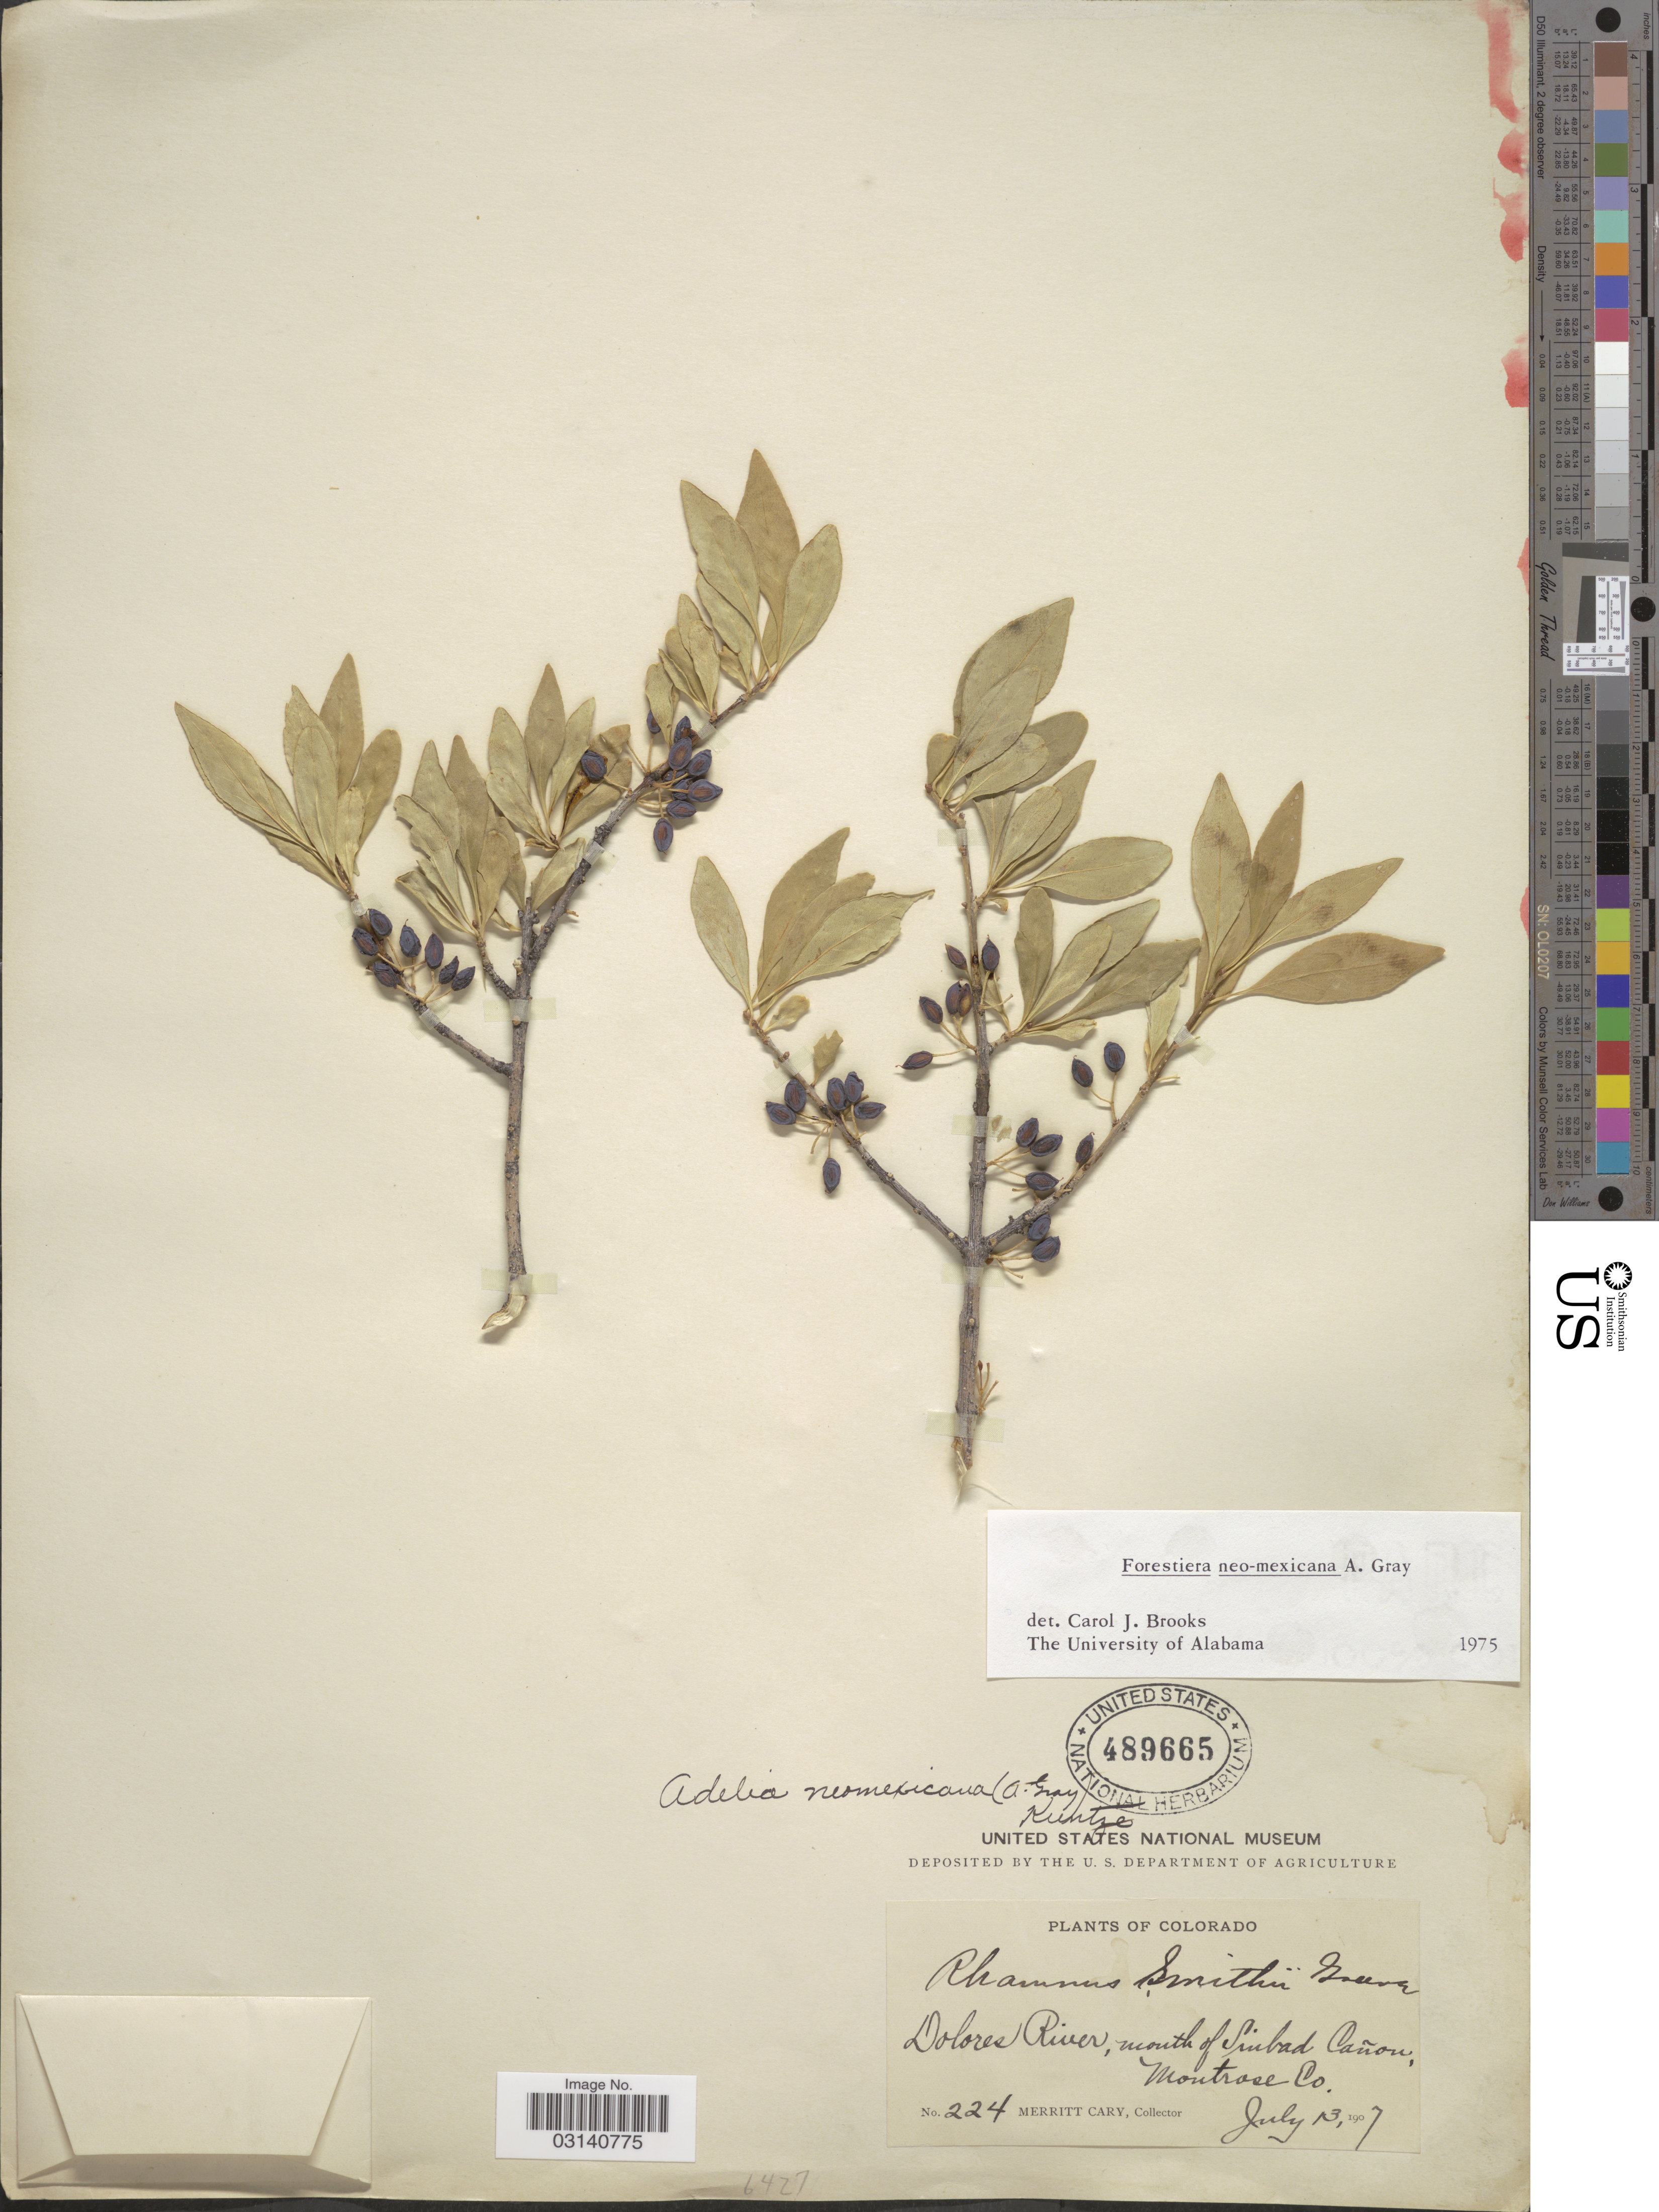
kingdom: Plantae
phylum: Tracheophyta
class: Magnoliopsida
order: Lamiales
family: Oleaceae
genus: Forestiera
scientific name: Forestiera neomexicana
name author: A. Gray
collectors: C. Merritt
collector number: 224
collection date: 1907-07-13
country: United States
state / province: Colorado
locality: Dolores River, mouth of Sinbad Cañon, Montrose Co.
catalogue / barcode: US 489665